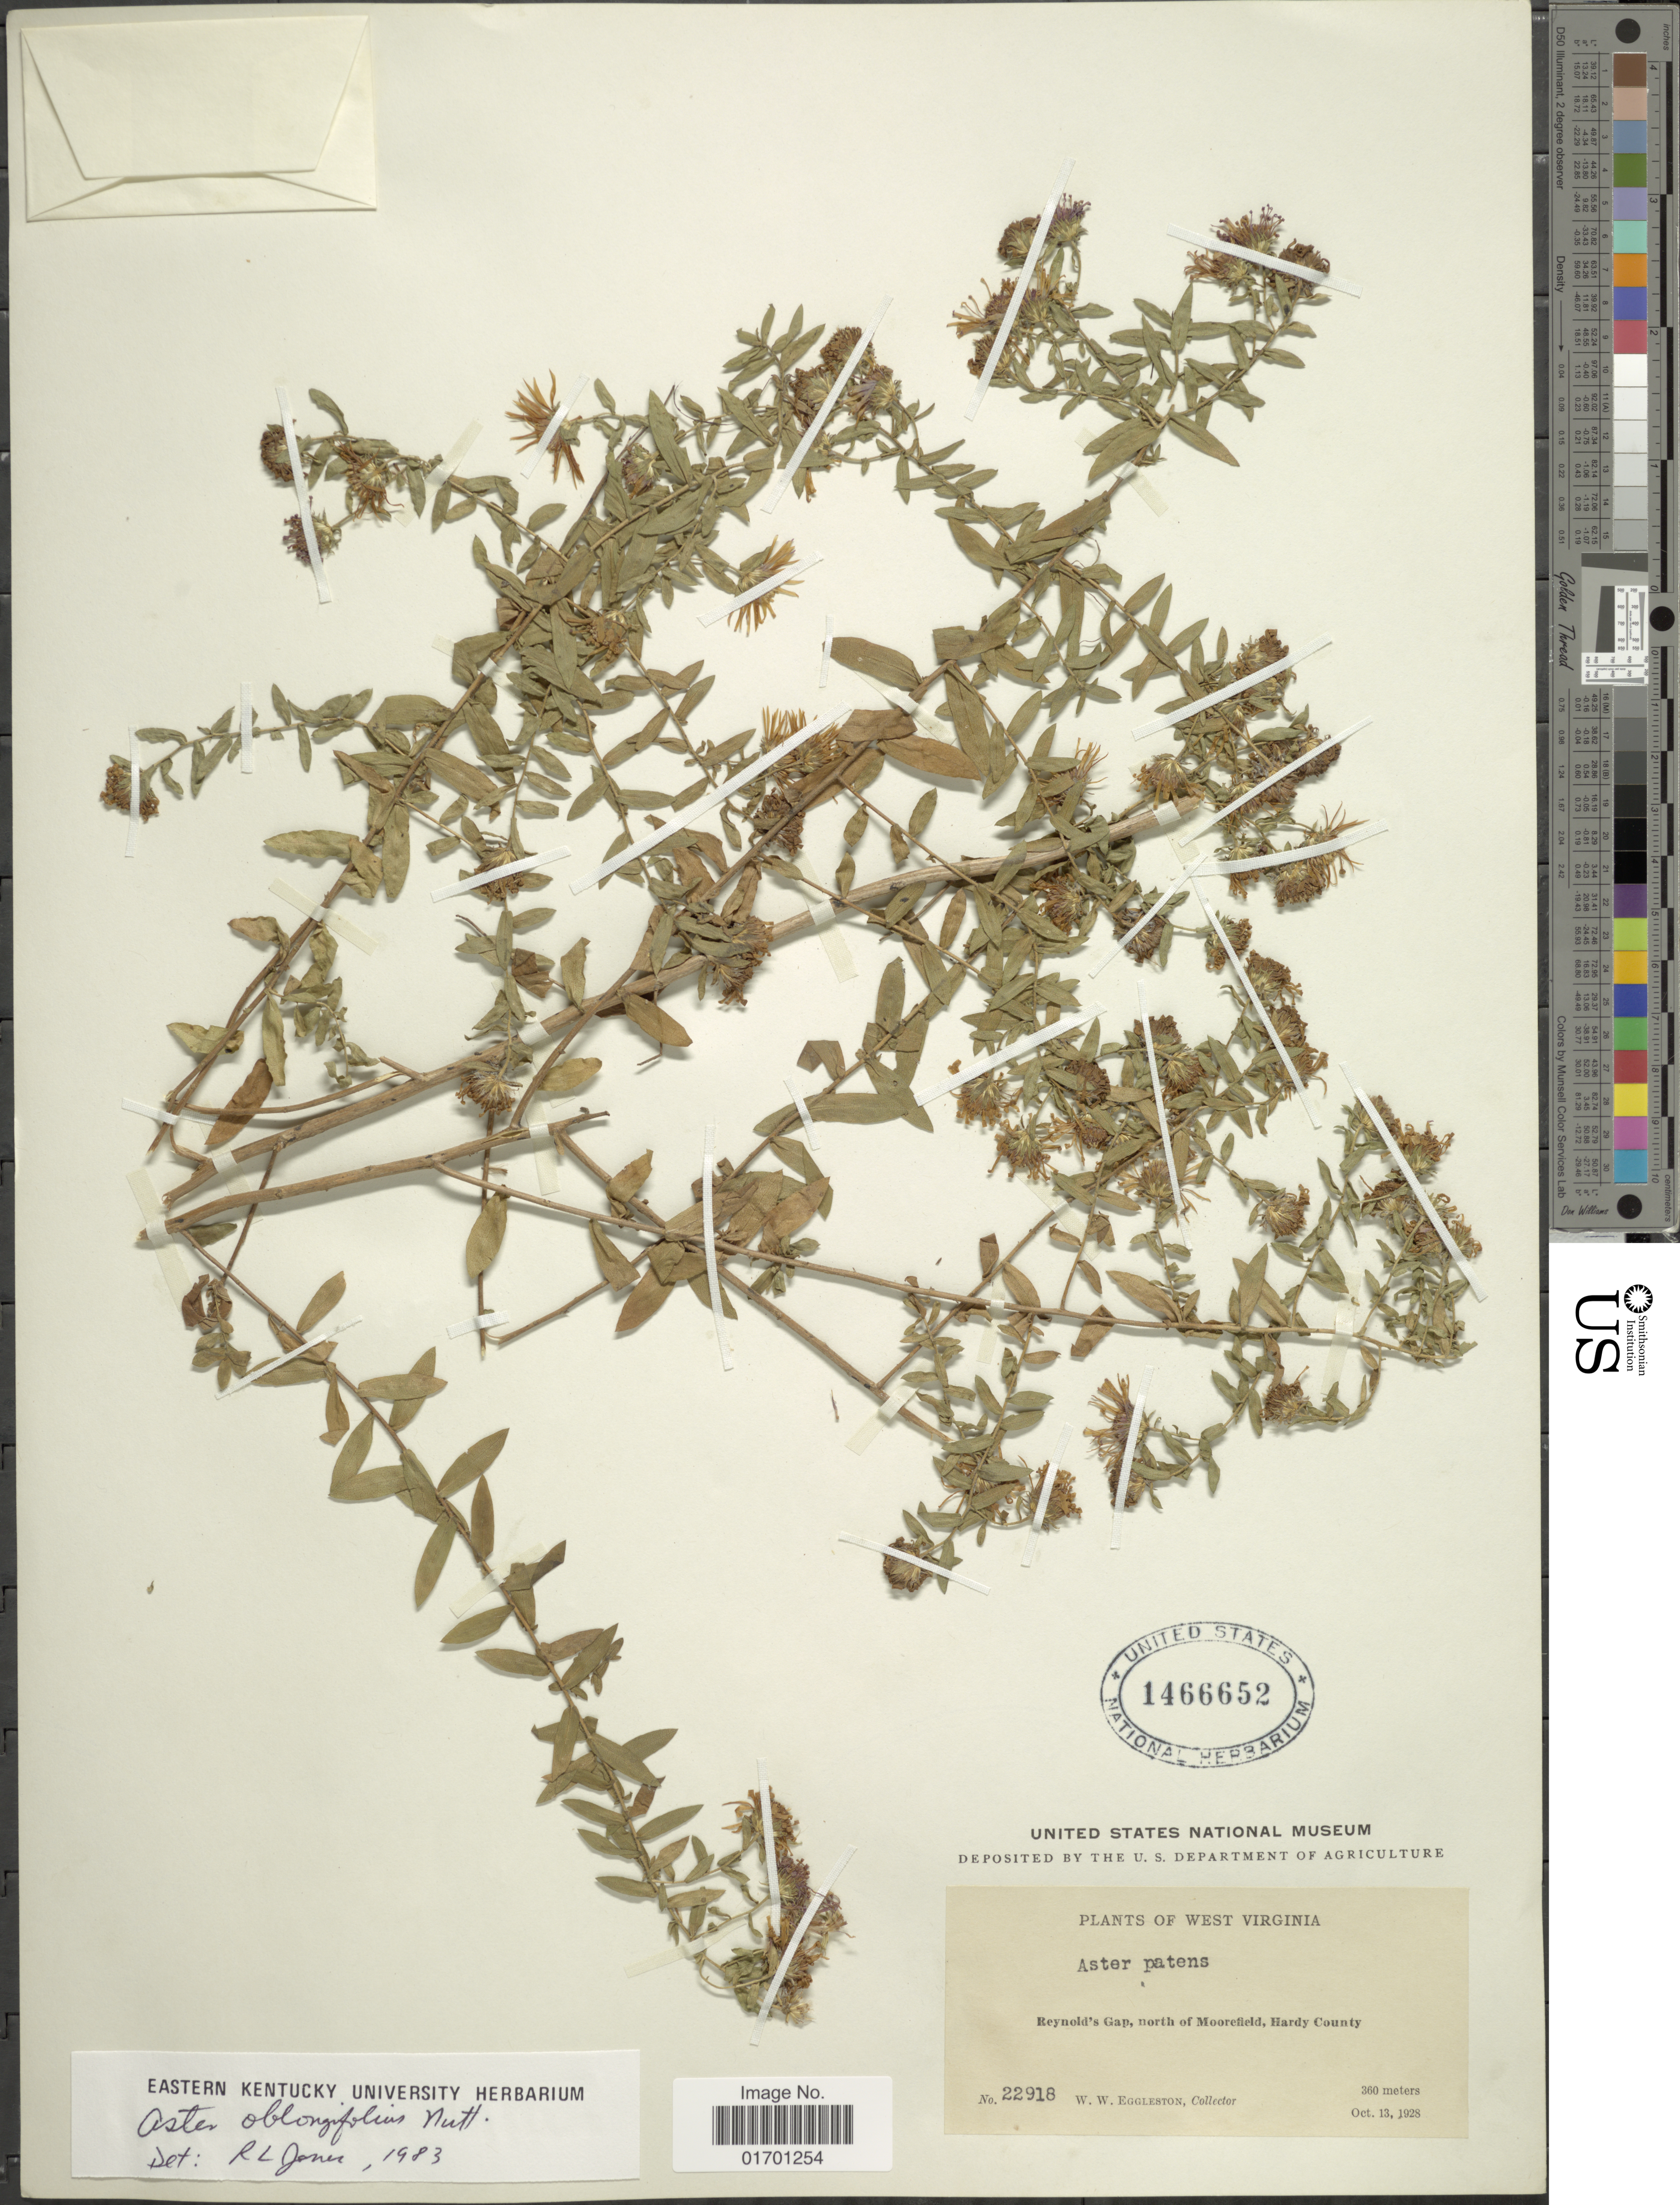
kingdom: Plantae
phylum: Tracheophyta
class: Magnoliopsida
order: Asterales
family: Asteraceae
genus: Symphyotrichum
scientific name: Symphyotrichum oblongifolium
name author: (Nutt.) G.L. Nesom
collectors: W. W. Eggleston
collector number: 22918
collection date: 1928-10-13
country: United States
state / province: West Virginia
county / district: Hardy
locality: Reynold's Gap, north of Moorefield, Hardy County.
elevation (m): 360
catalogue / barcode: US 1466652